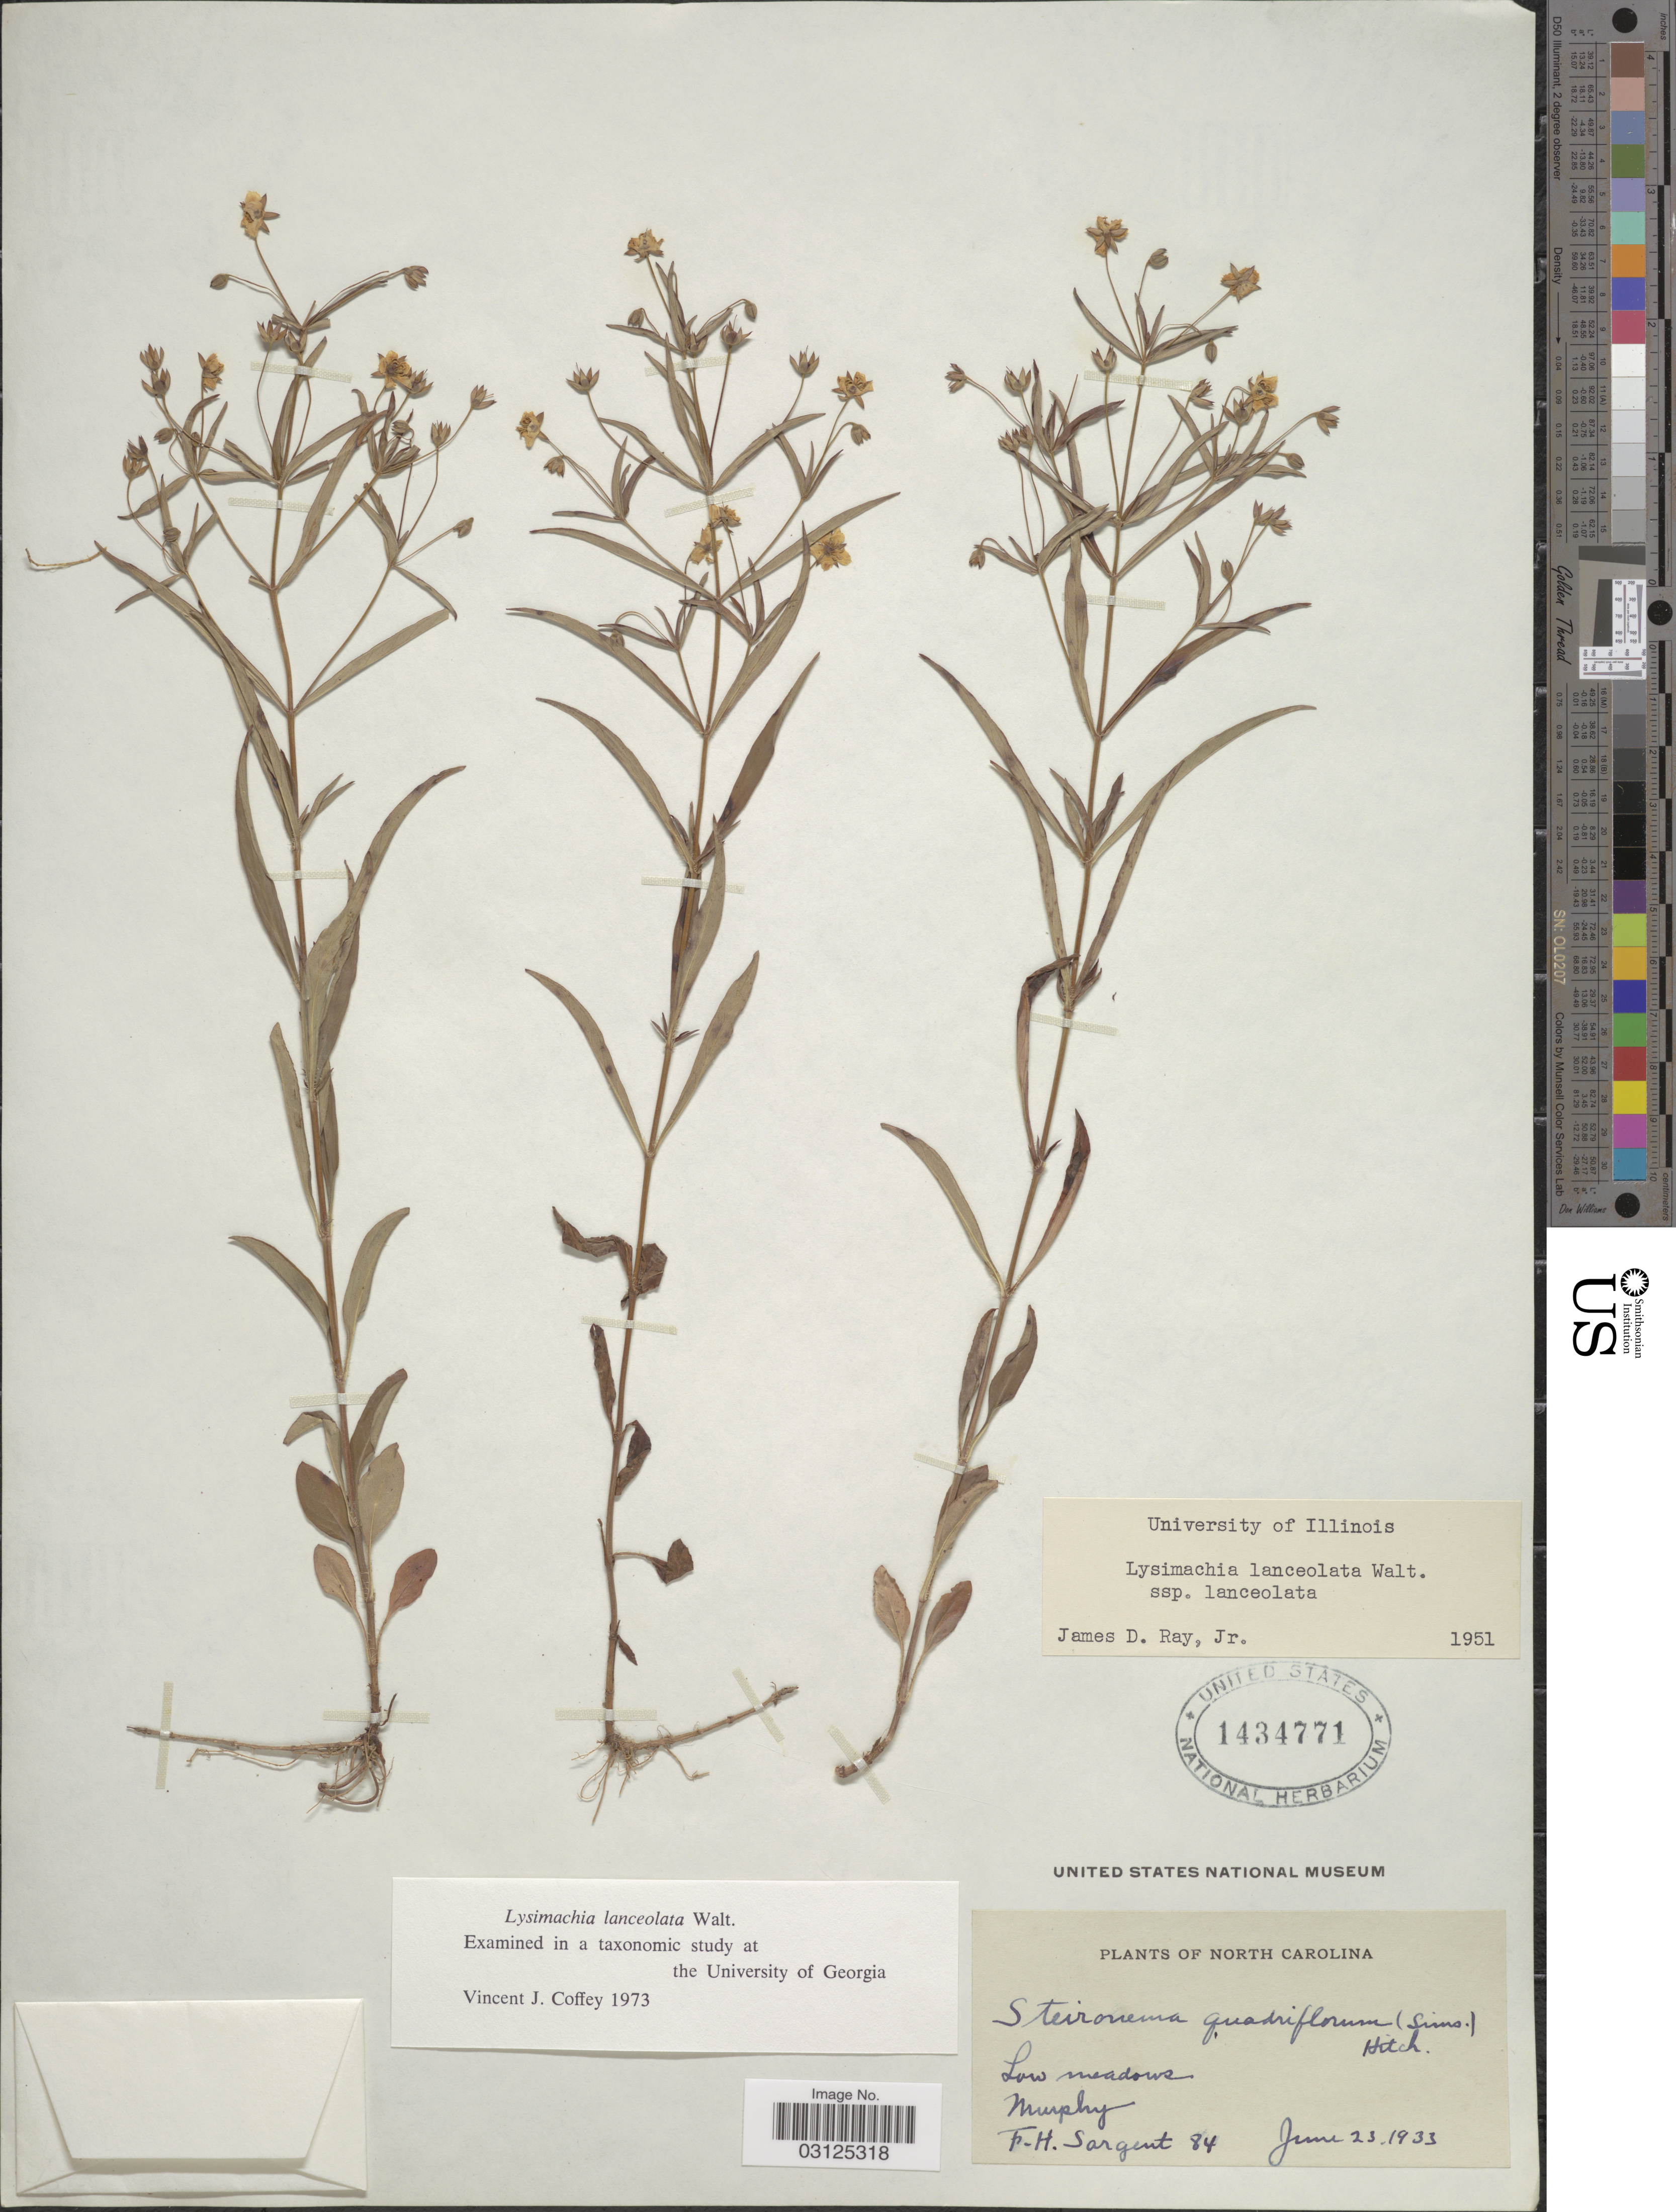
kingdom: Plantae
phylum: Tracheophyta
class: Magnoliopsida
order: Ericales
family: Primulaceae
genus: Steironema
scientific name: Steironema lanceolatum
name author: (Walter) A. Gray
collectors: F. H. Sargent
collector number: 84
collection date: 1933-06-23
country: United States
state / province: North Carolina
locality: Low meadows. Murphy.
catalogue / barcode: US 1434771